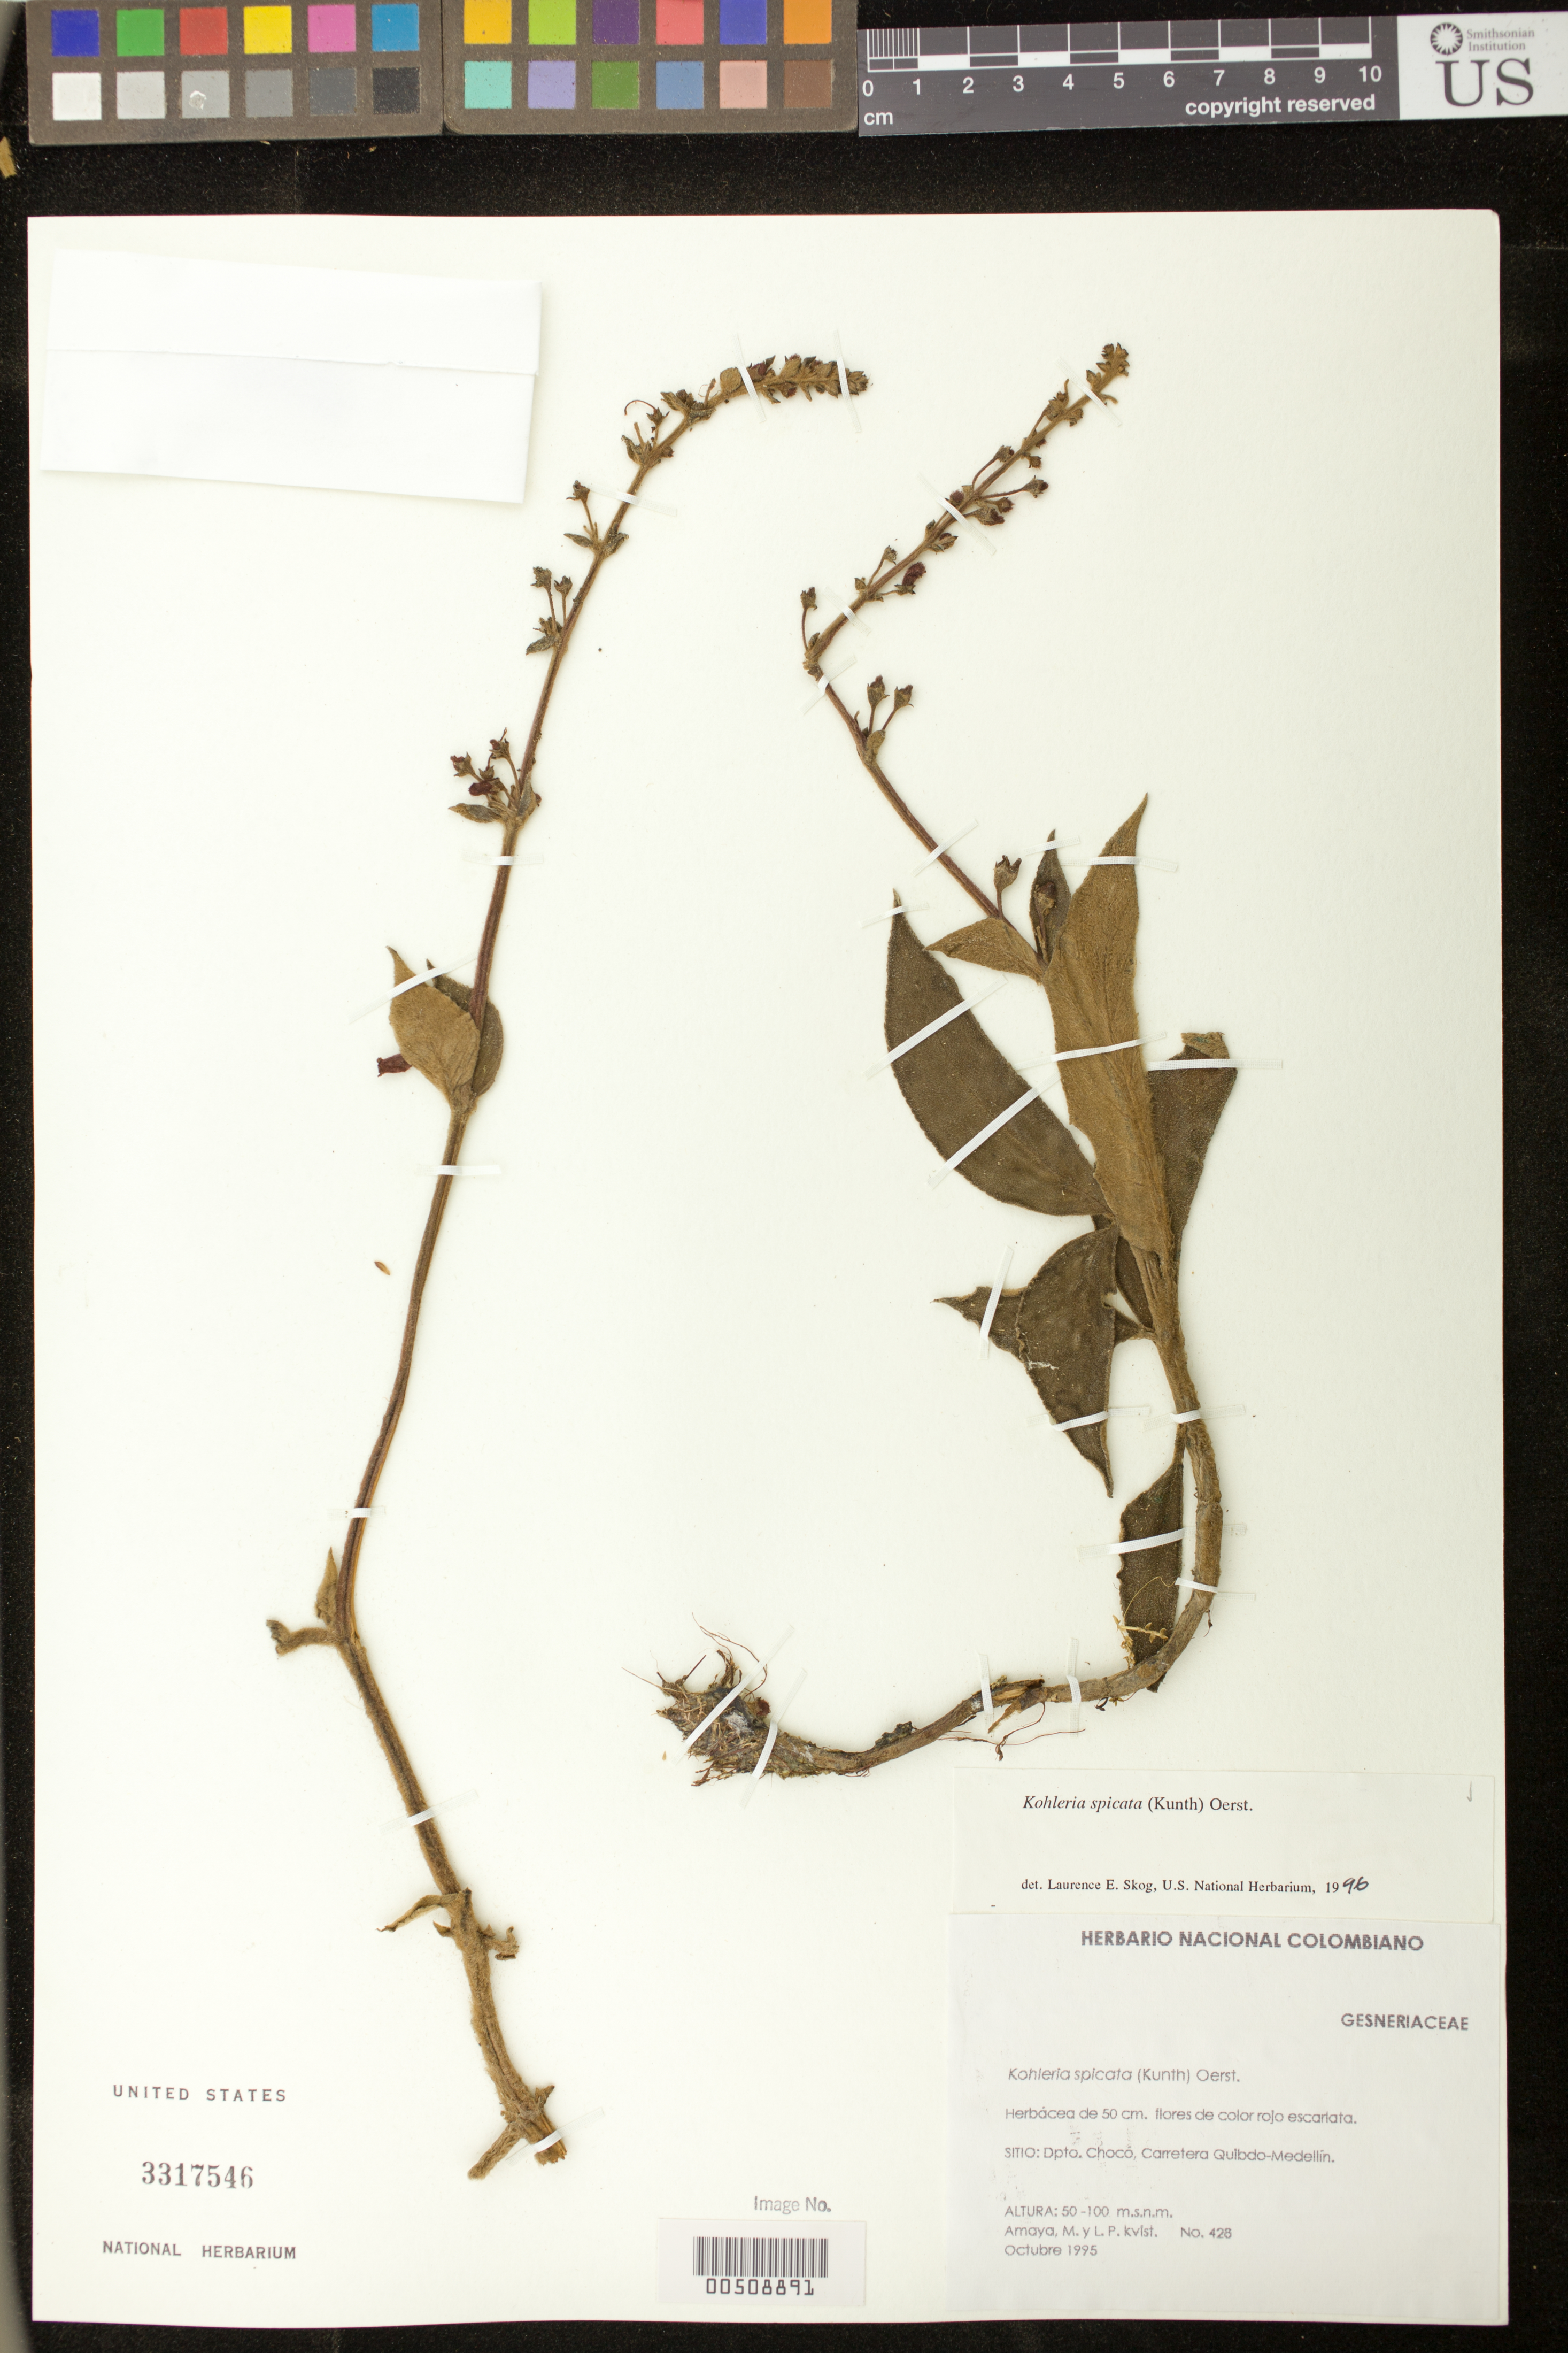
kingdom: Plantae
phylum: Tracheophyta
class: Magnoliopsida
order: Lamiales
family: Gesneriaceae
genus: Kohleria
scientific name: Kohleria spicata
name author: (Kunth) Oerst.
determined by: Skog, Laurence E.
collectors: M. Amaya & L. P. Kvist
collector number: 428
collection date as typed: Oct 1995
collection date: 1995-10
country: Colombia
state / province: Chocó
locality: Carretera Quibdo-Medellín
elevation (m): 50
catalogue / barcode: US 3317546